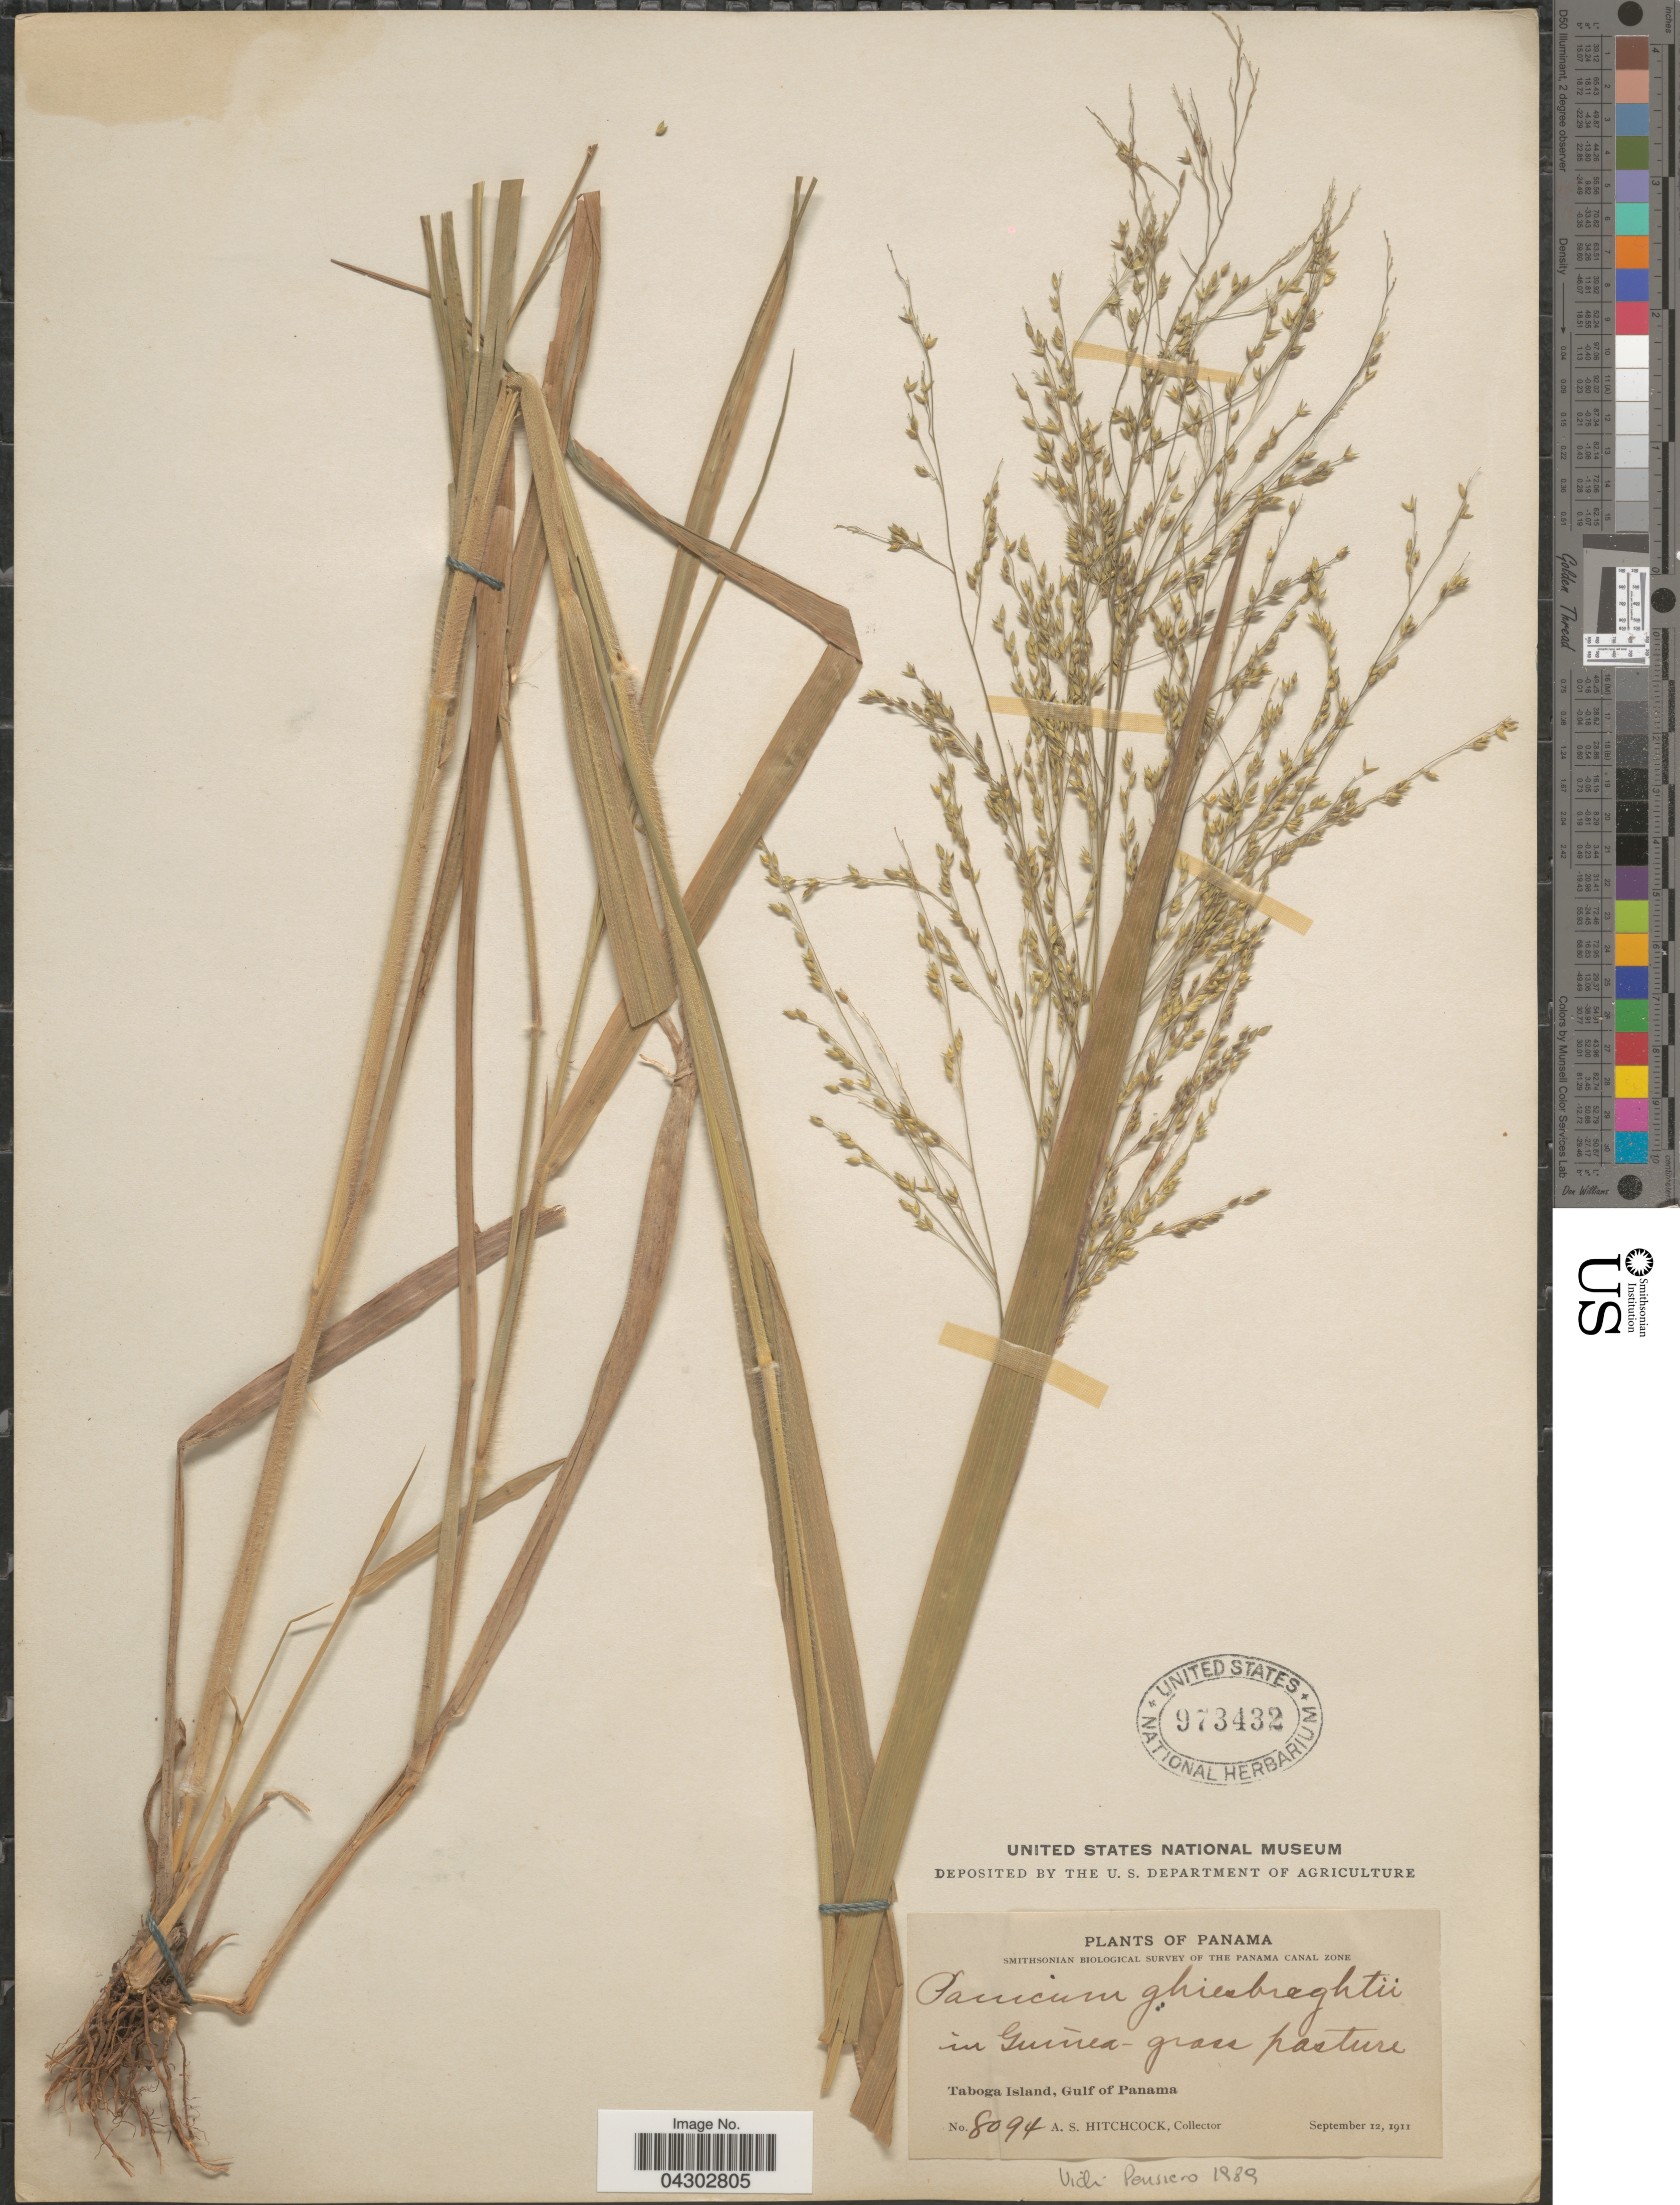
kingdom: Plantae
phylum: Tracheophyta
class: Liliopsida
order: Poales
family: Poaceae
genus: Panicum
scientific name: Panicum ghiesbreghtii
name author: E. Fourn.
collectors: A. S. Hitchcock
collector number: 8094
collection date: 1911-09-12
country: Panama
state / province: Panamá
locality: Smithsonian Biological Survey of the Panama Canal Zone. In Guìnea-grass pasture. Taboga Island, Gulf of Panama.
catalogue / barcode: US 973432